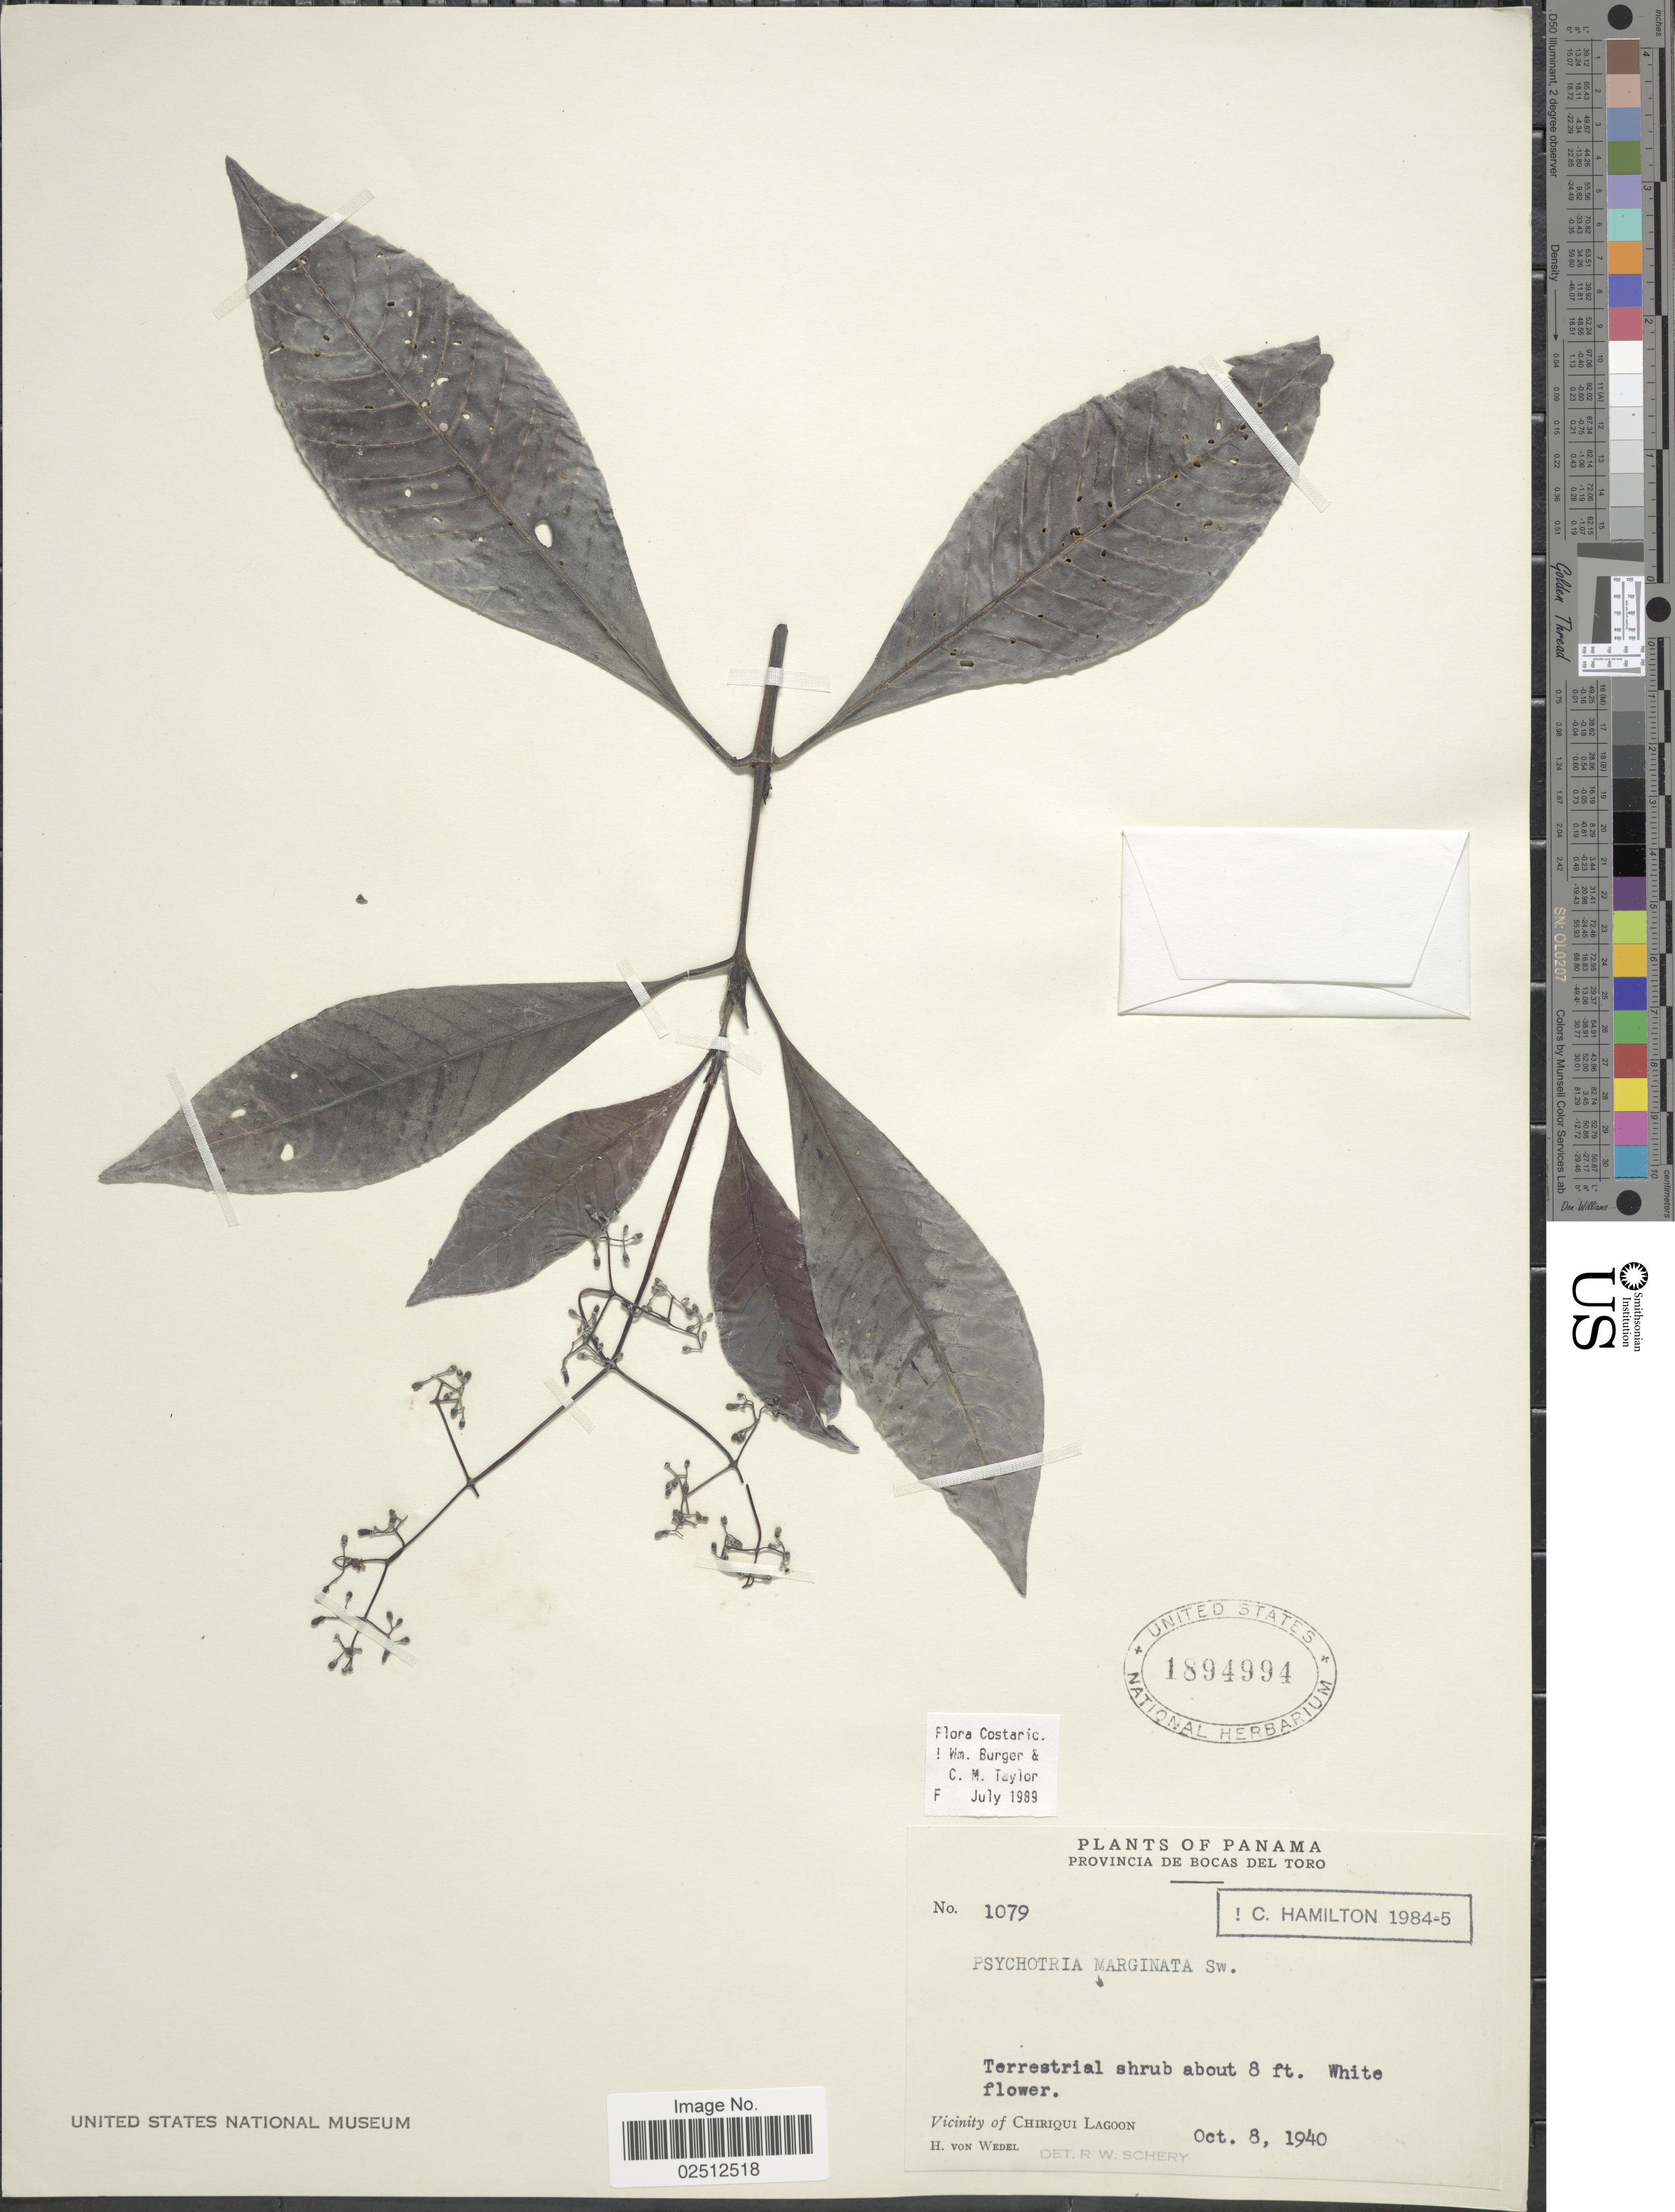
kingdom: Plantae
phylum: Tracheophyta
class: Magnoliopsida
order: Gentianales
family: Rubiaceae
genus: Psychotria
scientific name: Psychotria marginata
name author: Sw.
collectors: H. von Wedel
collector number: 1079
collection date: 1940-10-08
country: Panama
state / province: Bocas del Toro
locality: Provincia de Bocas del Toro, Vicinity of Chiriqui Lagoon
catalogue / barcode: US 1894994